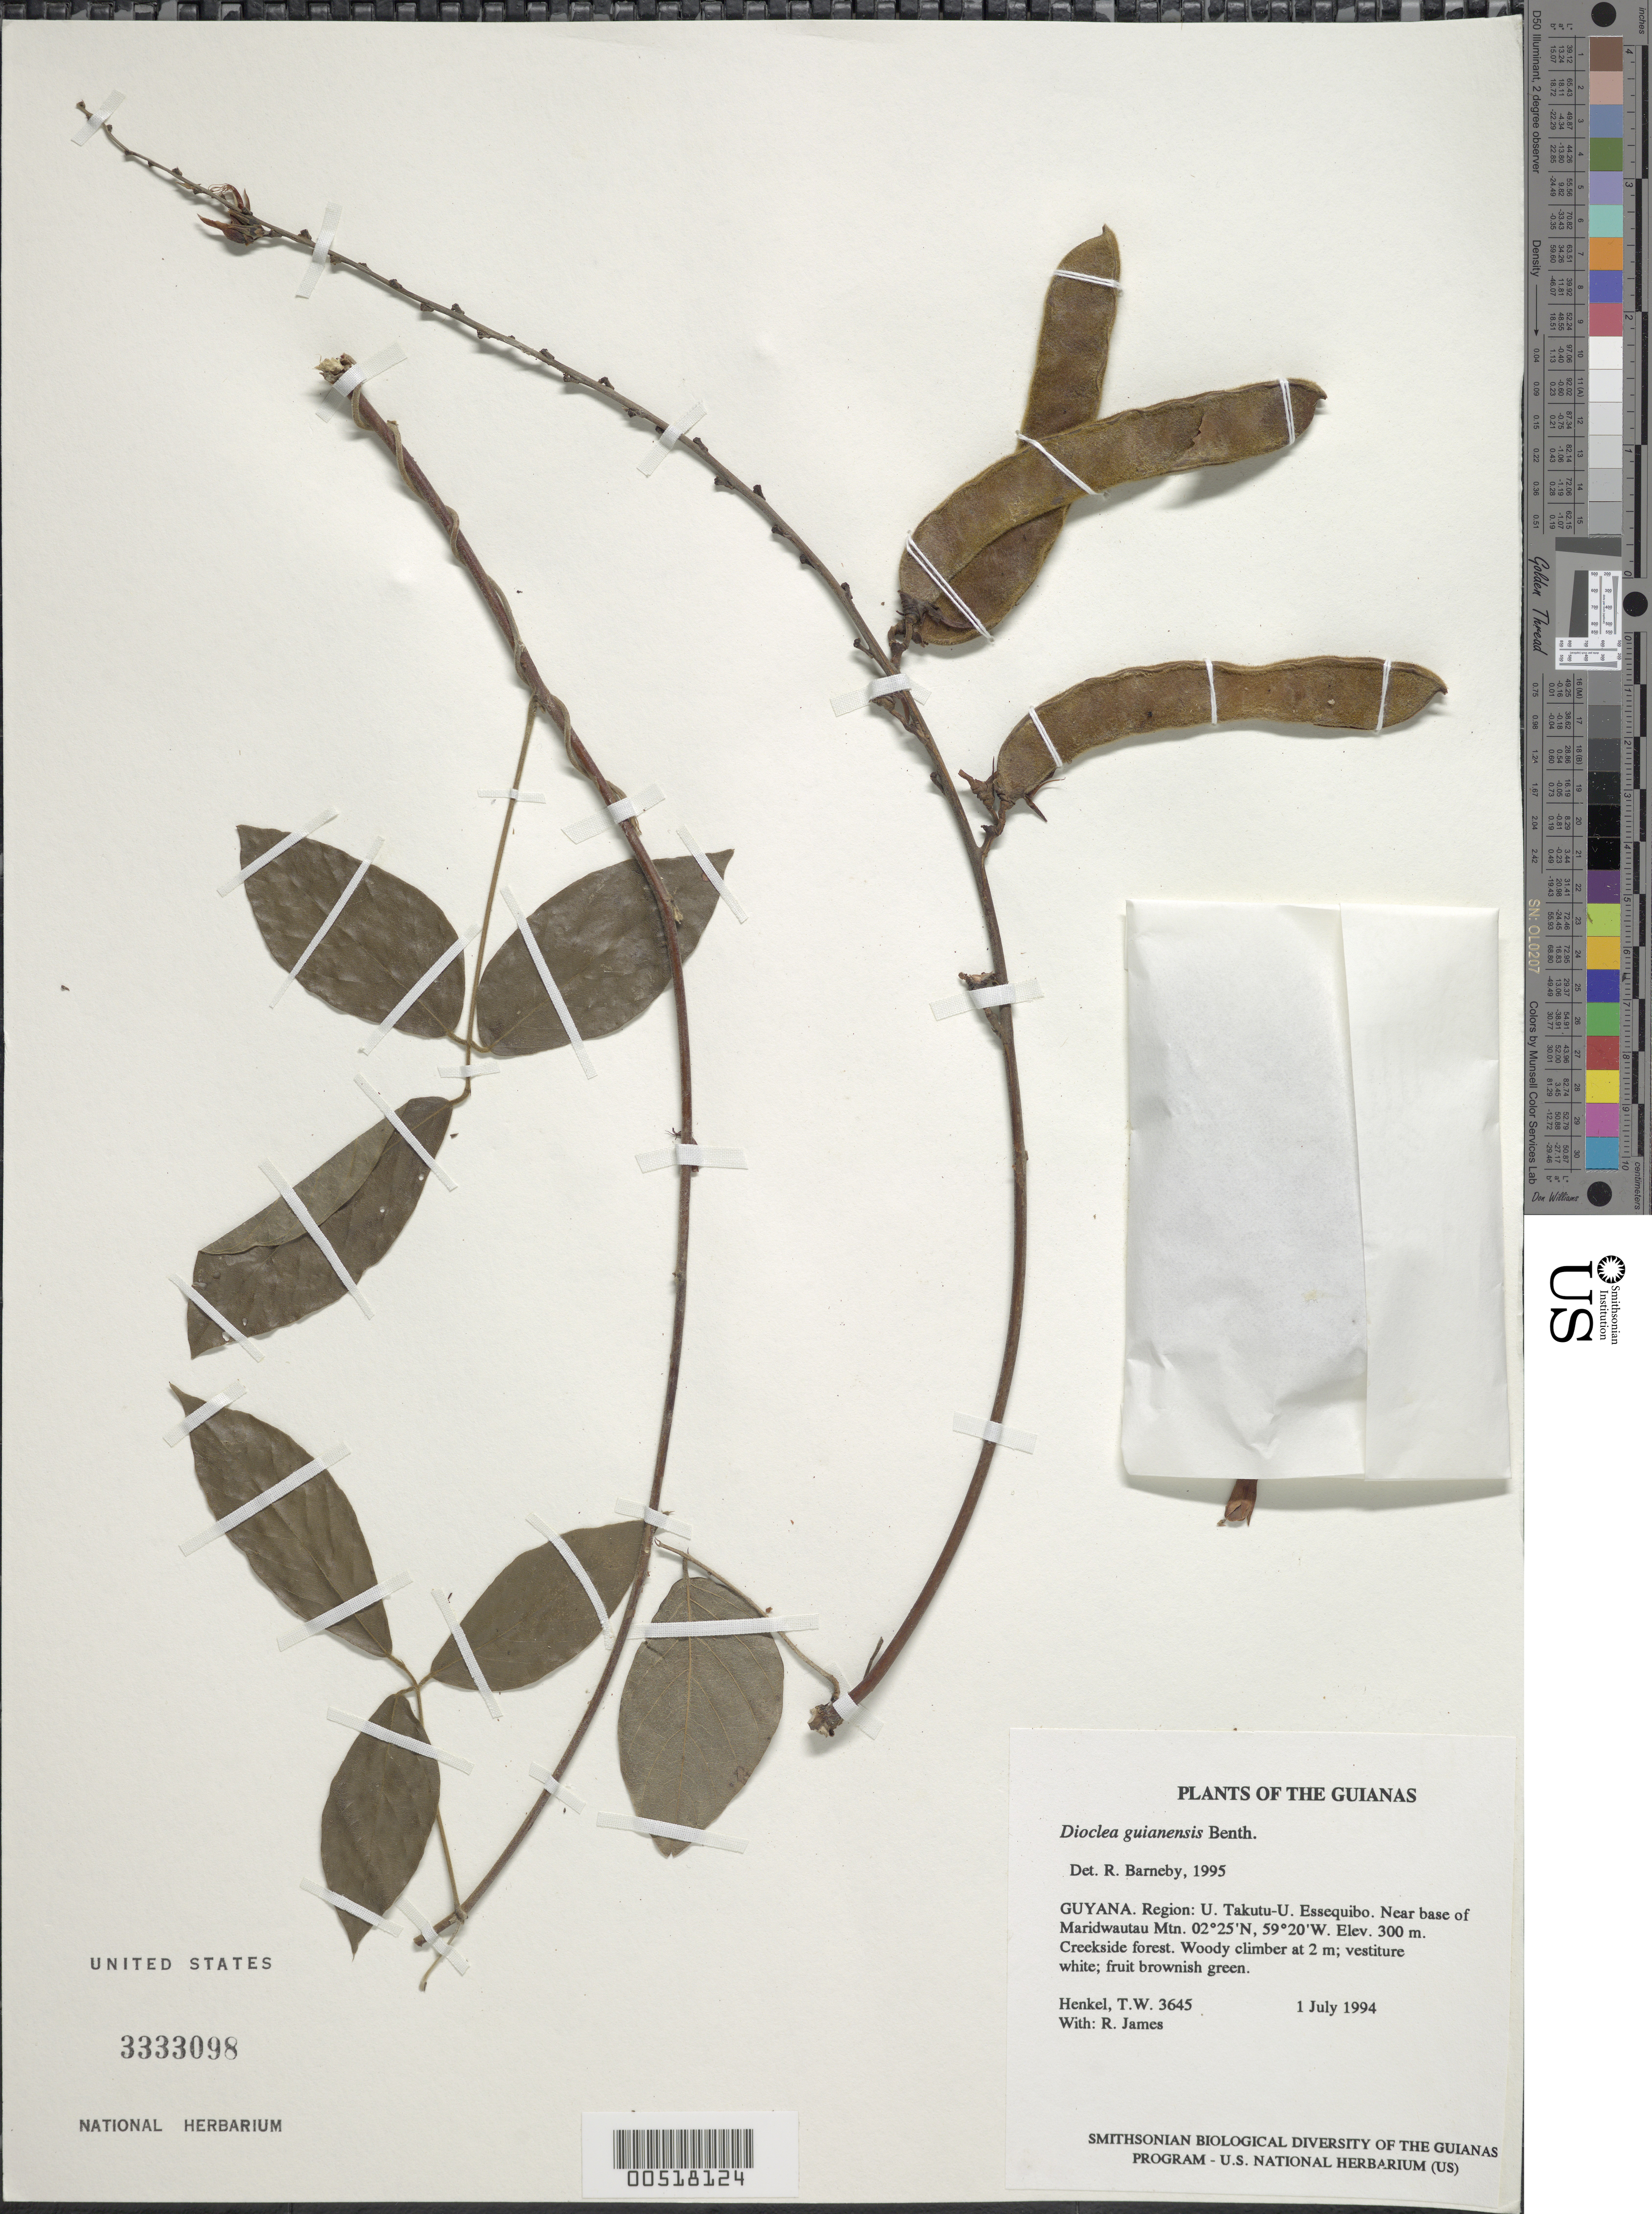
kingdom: Plantae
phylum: Tracheophyta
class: Magnoliopsida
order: Fabales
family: Fabaceae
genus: Dioclea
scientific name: Dioclea guianensis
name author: Benth.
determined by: Barneby, Rupert C., (NY)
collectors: T. Henkel & R. James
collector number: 3645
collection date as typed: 1 January 1994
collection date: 1994-01-01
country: Guyana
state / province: U. Takutu-U. Essequibo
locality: Near base of Maridwautau Mtn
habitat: Creekside forest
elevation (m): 300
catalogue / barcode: US 3333098